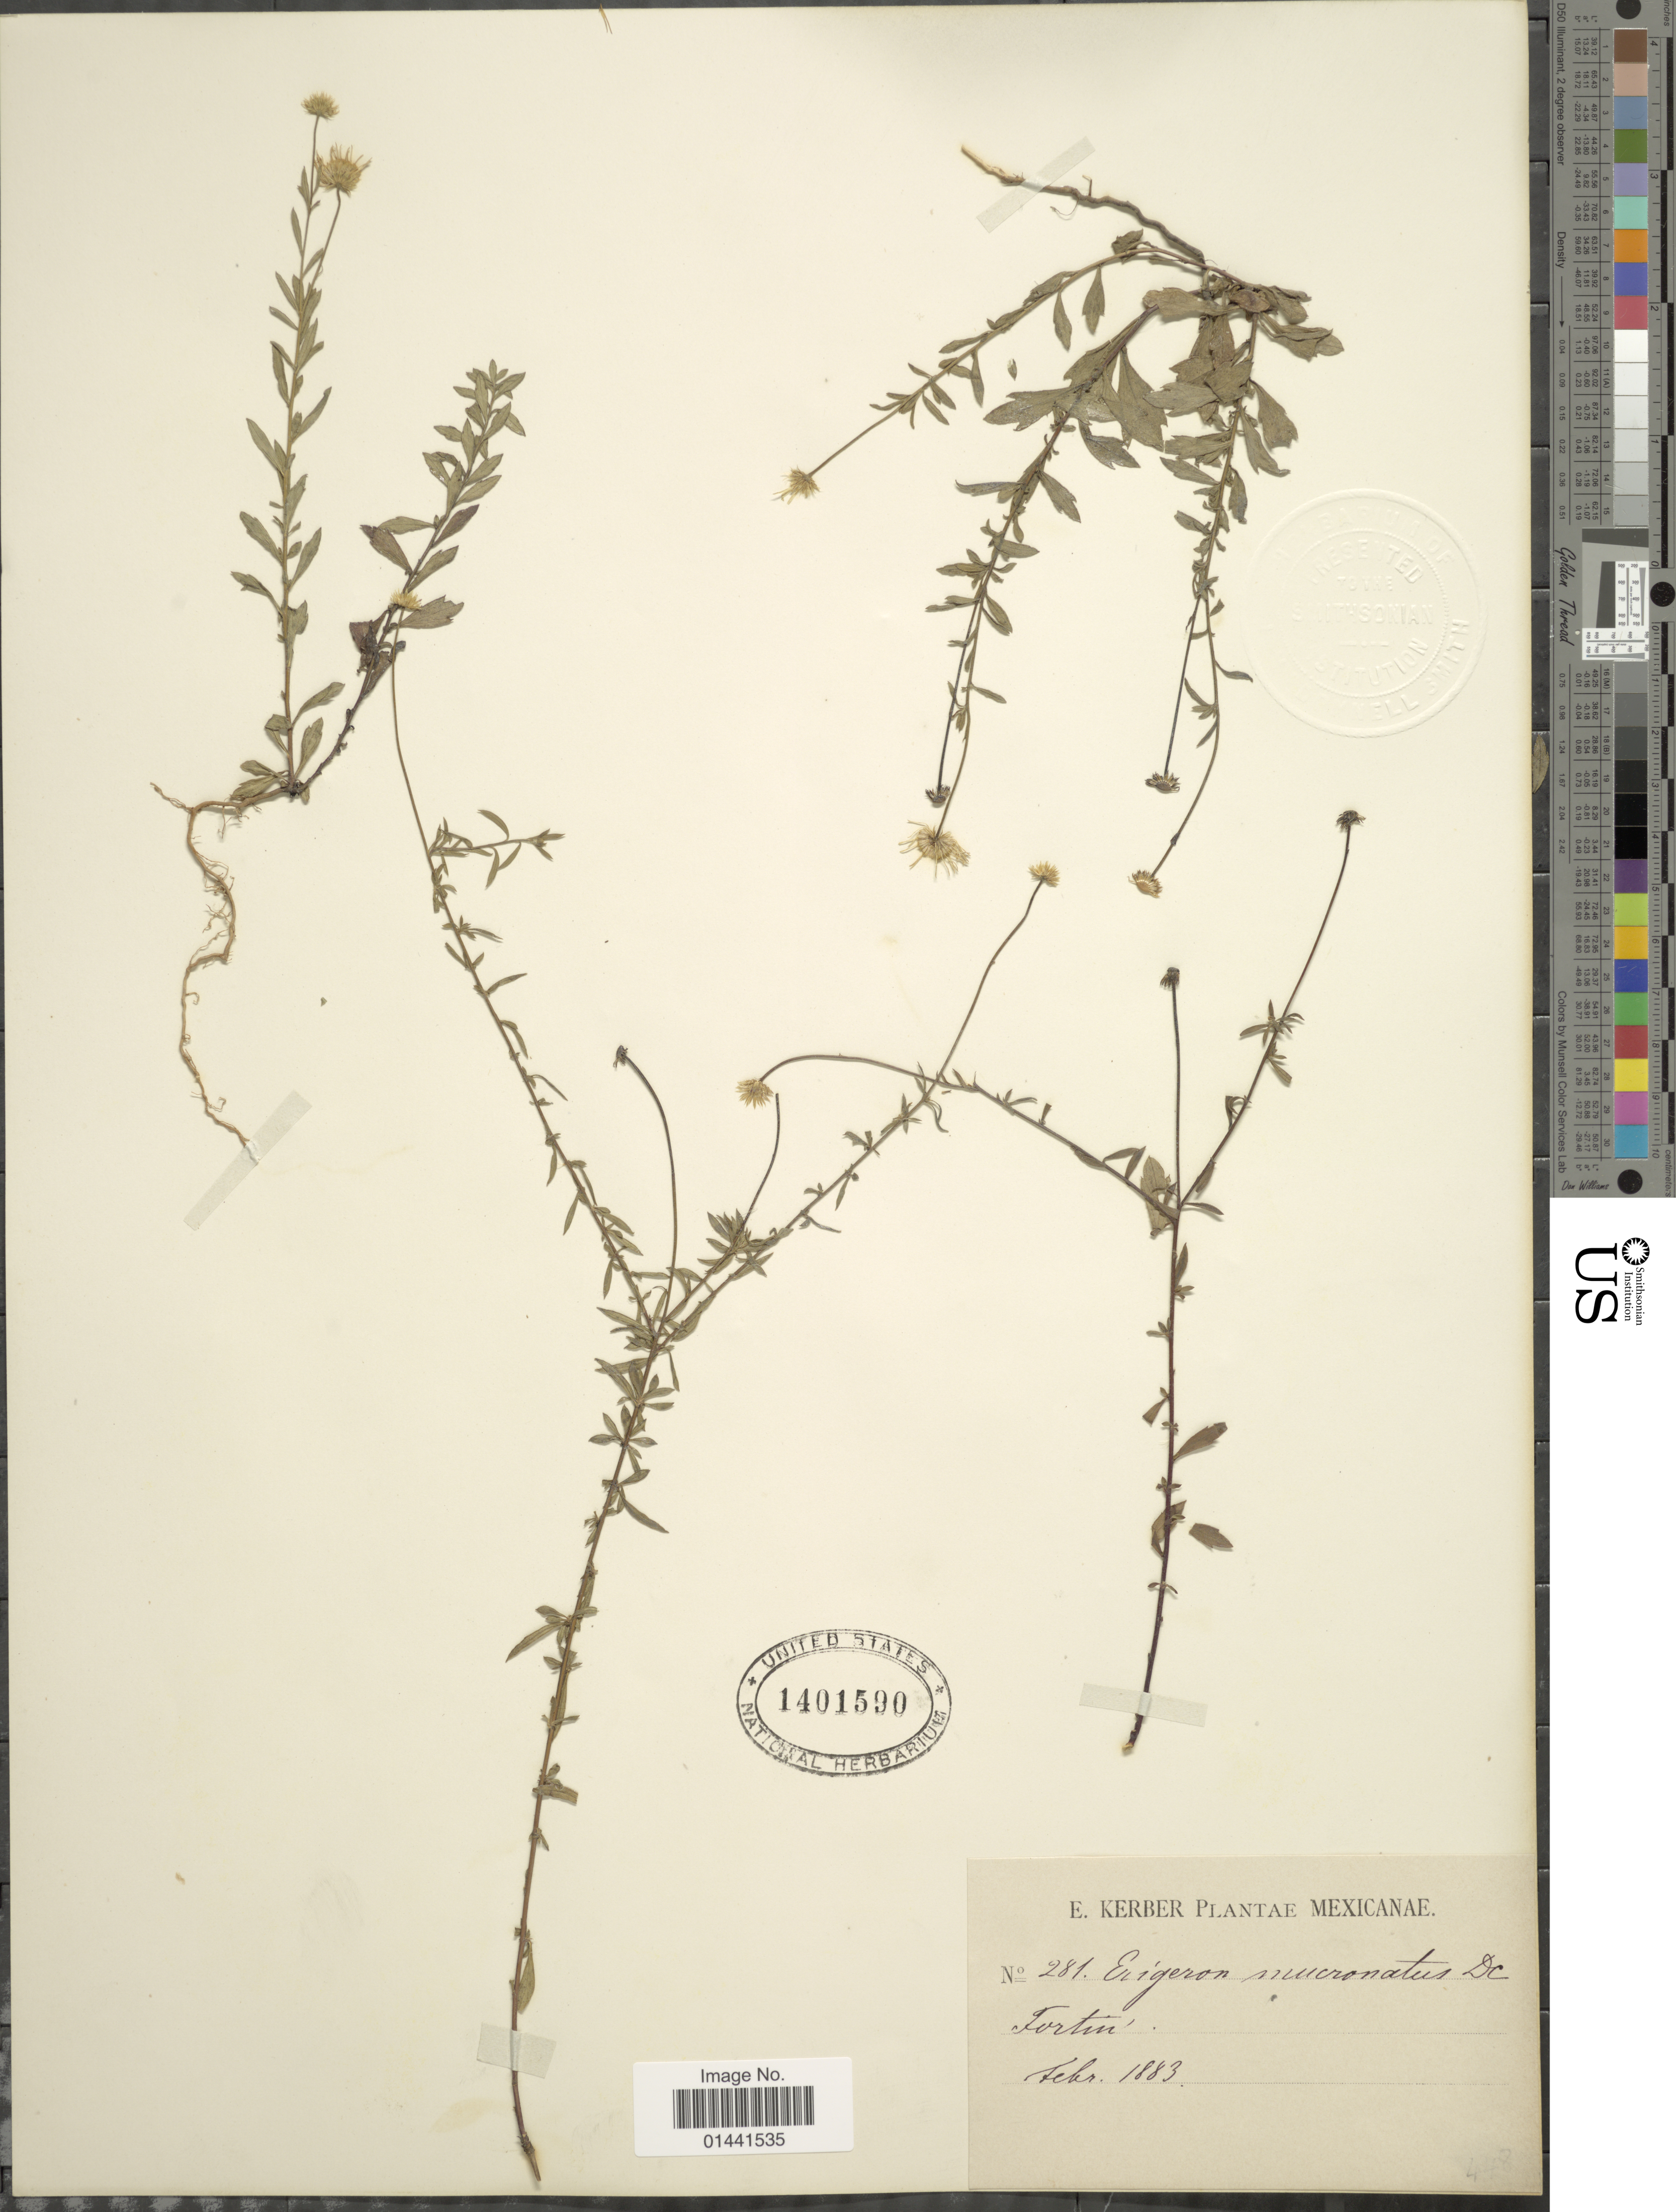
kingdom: Plantae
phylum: Tracheophyta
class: Magnoliopsida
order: Asterales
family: Asteraceae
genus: Erigeron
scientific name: Erigeron karvinskianus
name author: DC.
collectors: E. Kerber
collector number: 281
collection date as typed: Transcribed d/m/y: /2/18836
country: Mexico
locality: Fortin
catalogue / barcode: US 1401590